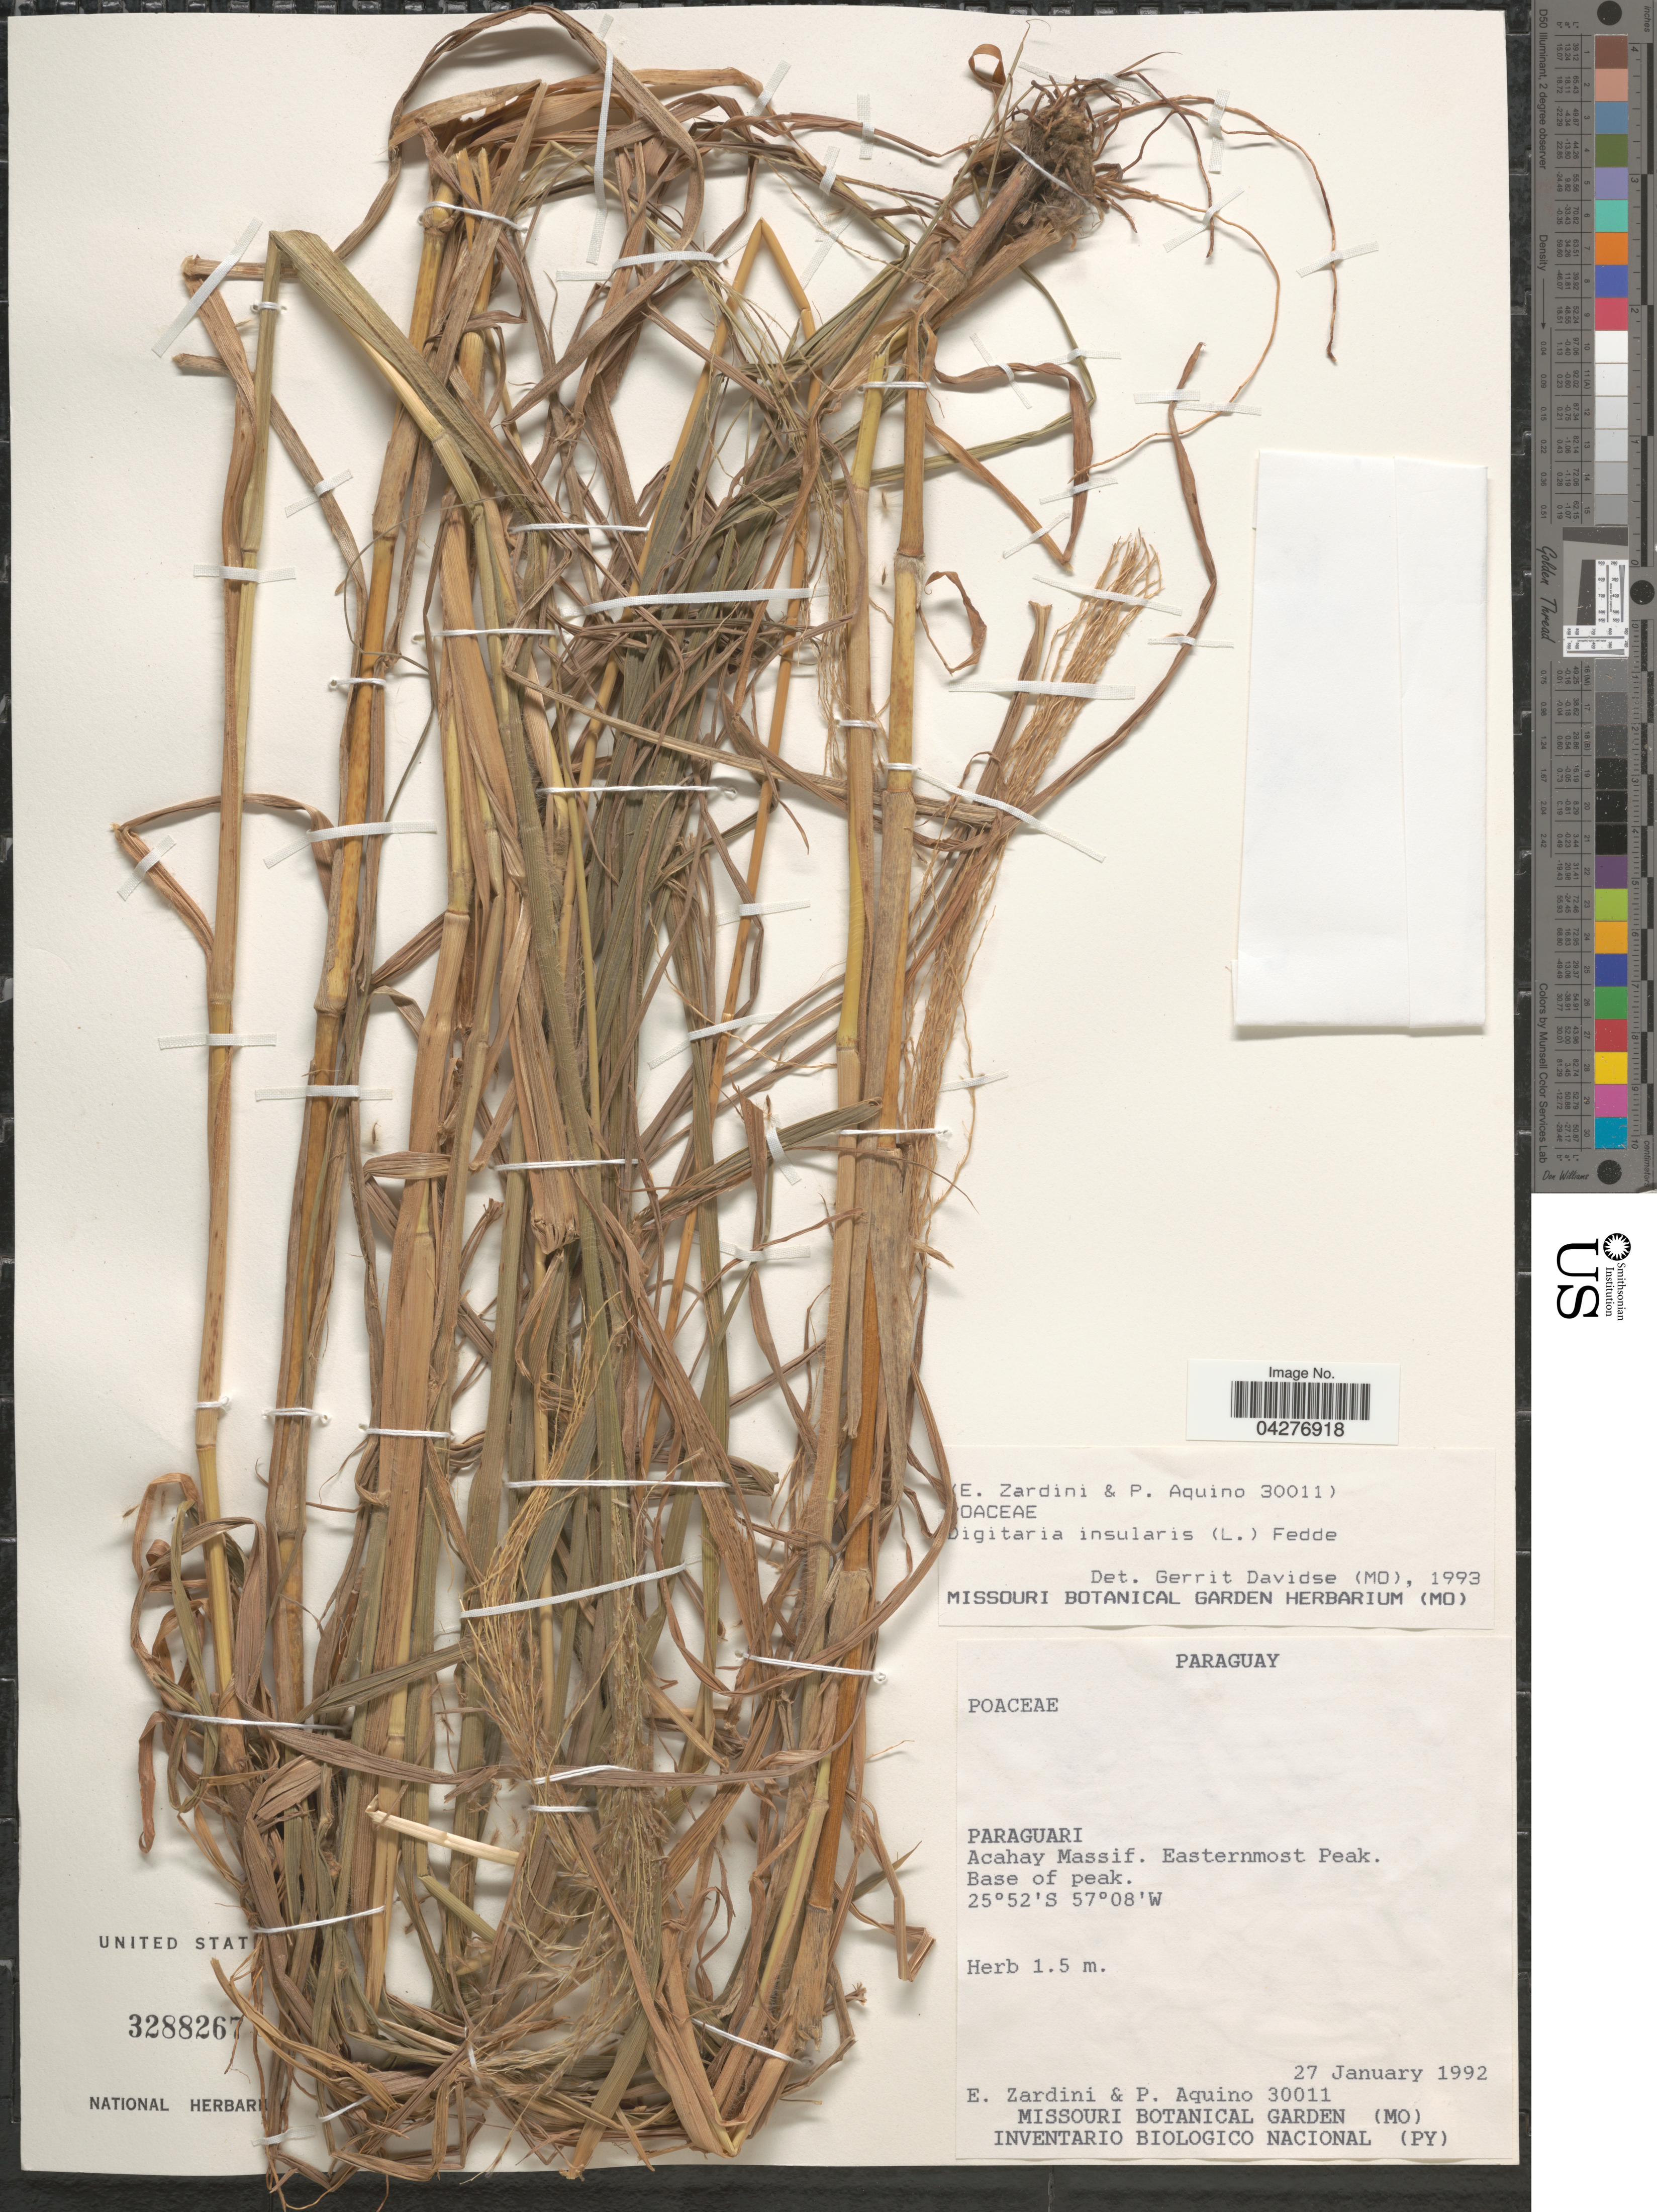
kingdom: Plantae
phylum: Tracheophyta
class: Liliopsida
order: Poales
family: Poaceae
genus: Digitaria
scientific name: Digitaria insularis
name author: (L.) Fedde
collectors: E. Zardini & P. Aquino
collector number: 30011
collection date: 1992-01-27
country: Paraguay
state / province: Paraguari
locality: Acahay Massif. Easternmost Peak. Base of peak.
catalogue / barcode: US 3288267